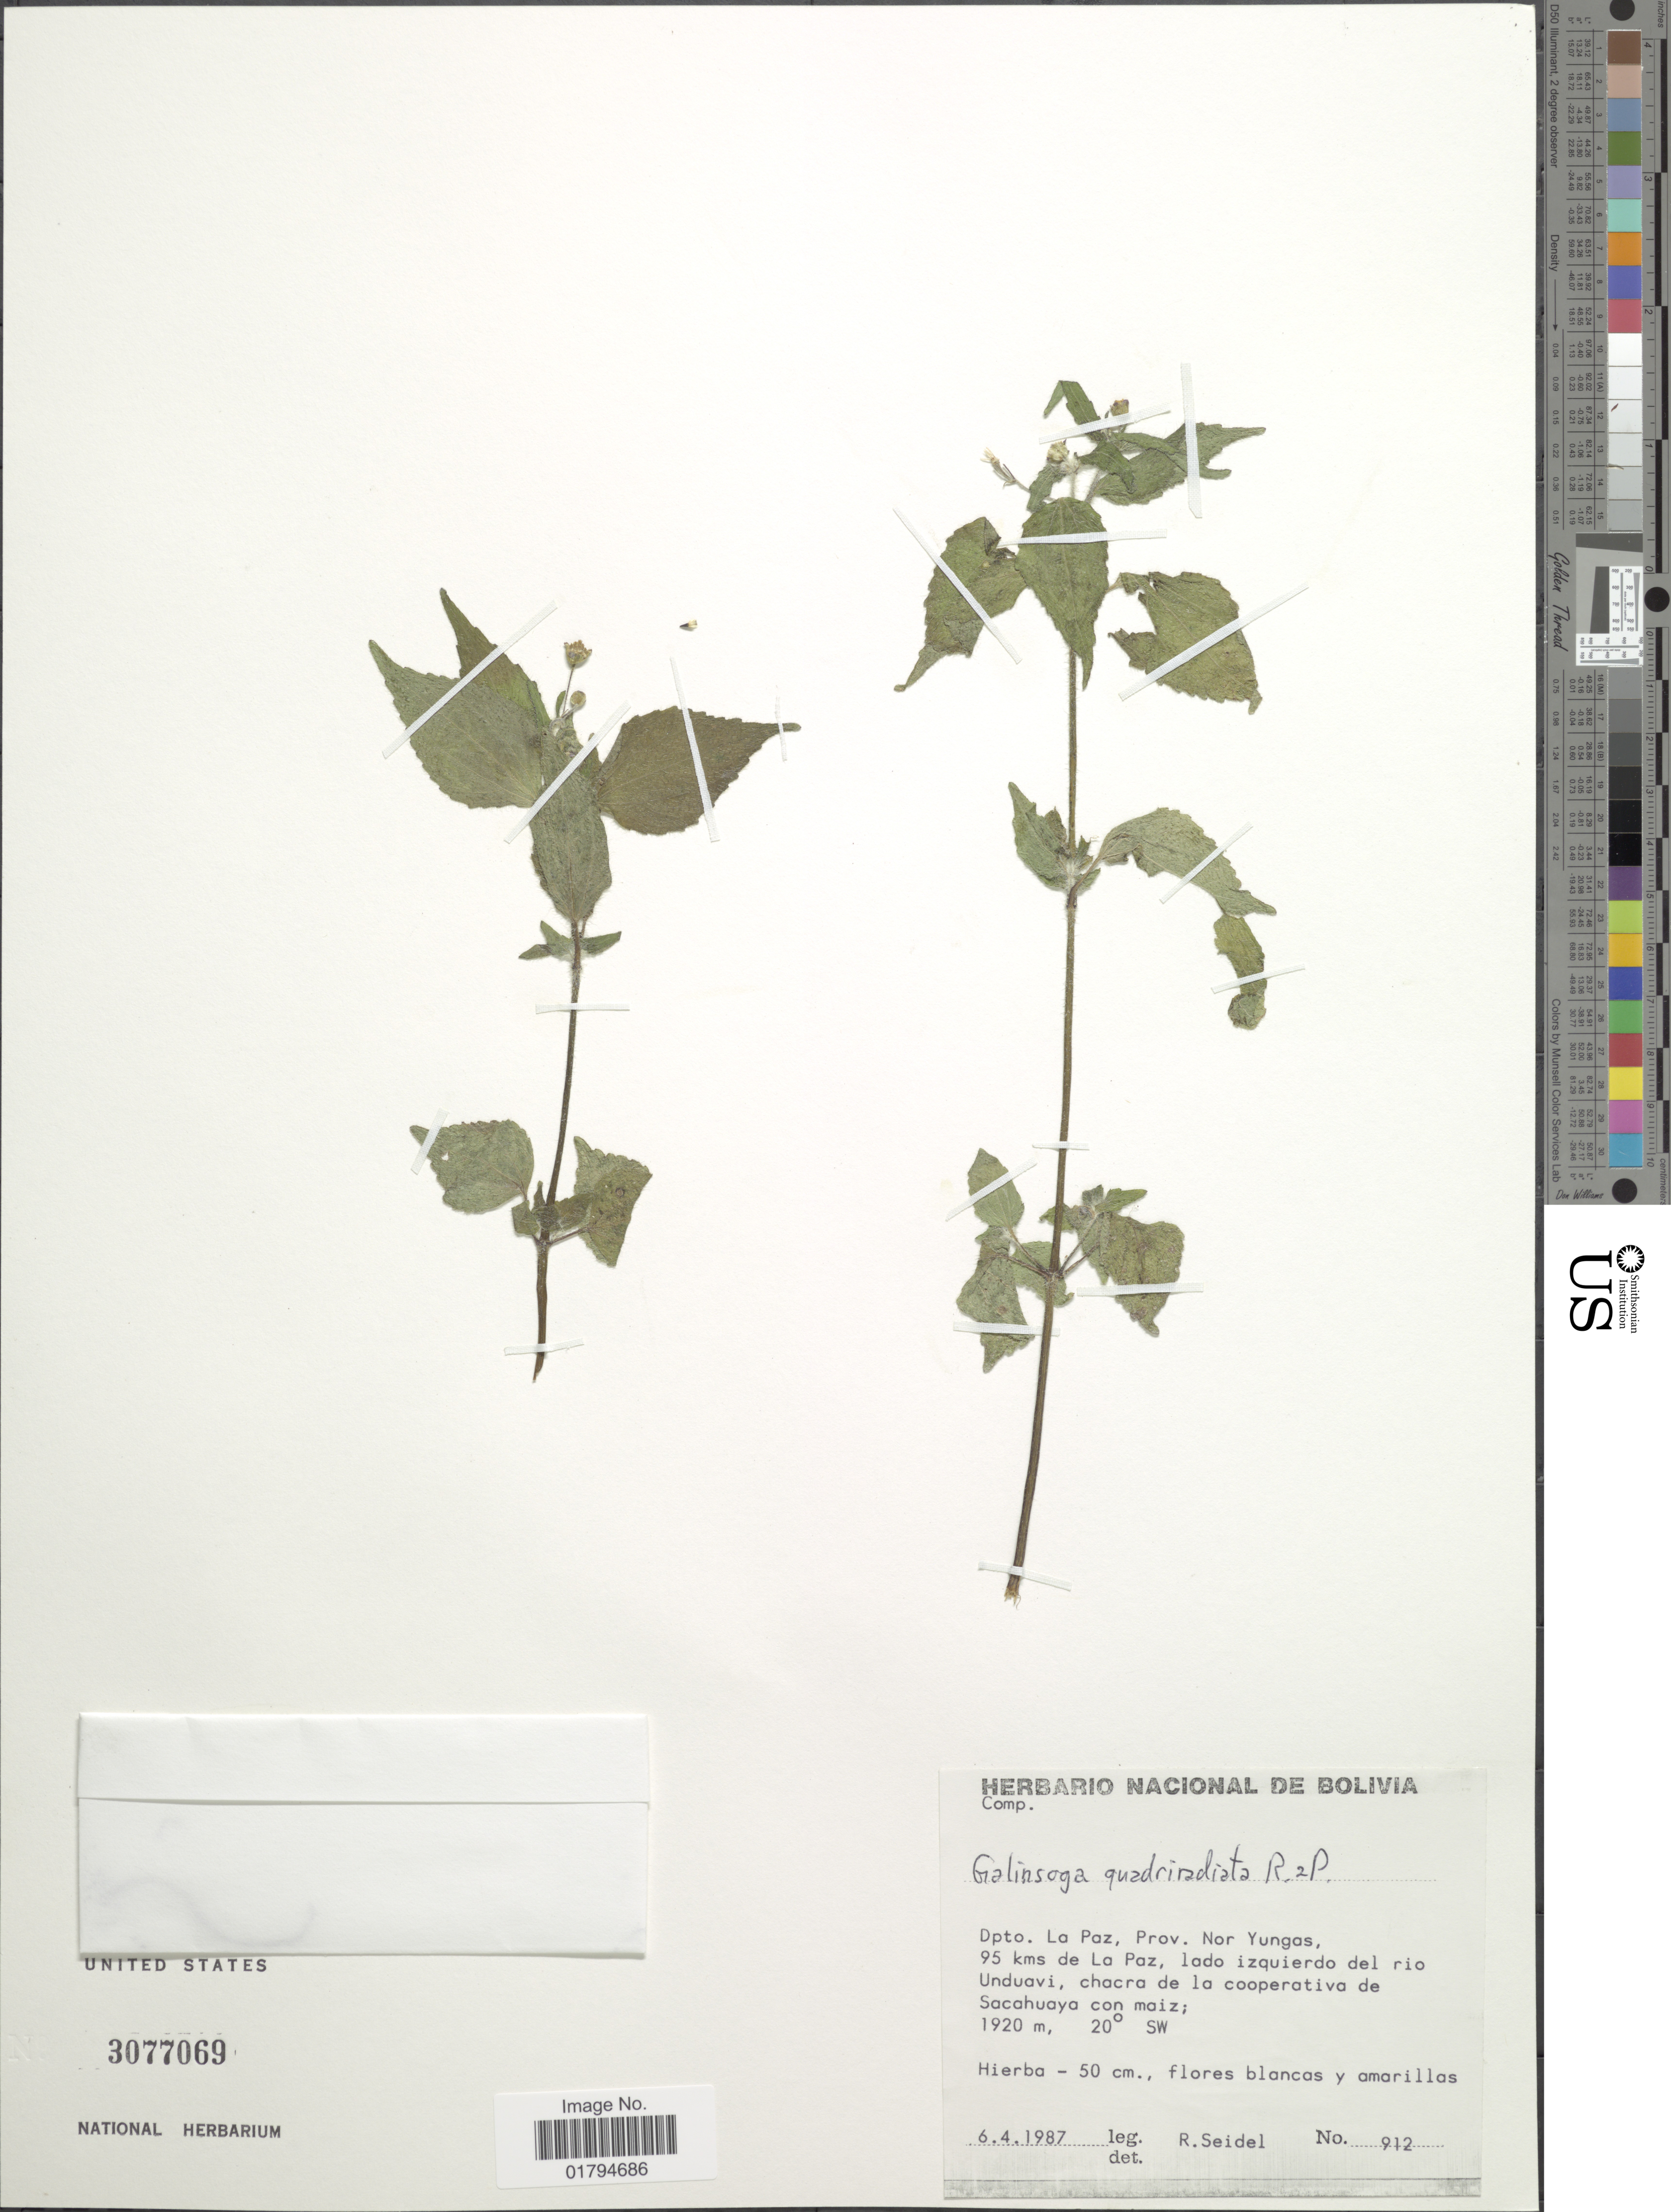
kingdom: Plantae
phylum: Tracheophyta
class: Magnoliopsida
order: Asterales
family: Asteraceae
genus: Galinsoga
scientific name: Galinsoga quadriradiata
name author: Ruiz & Pav.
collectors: R. Seidel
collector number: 912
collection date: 1987-04-06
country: Bolivia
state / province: La Paz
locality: Prov. Nor Yungas, 95 kms de La Paz, lado izquierdo del rio Unduavi, chacra de la cooperativa de Sacahuaya con maiz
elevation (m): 1920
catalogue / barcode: US 3077069